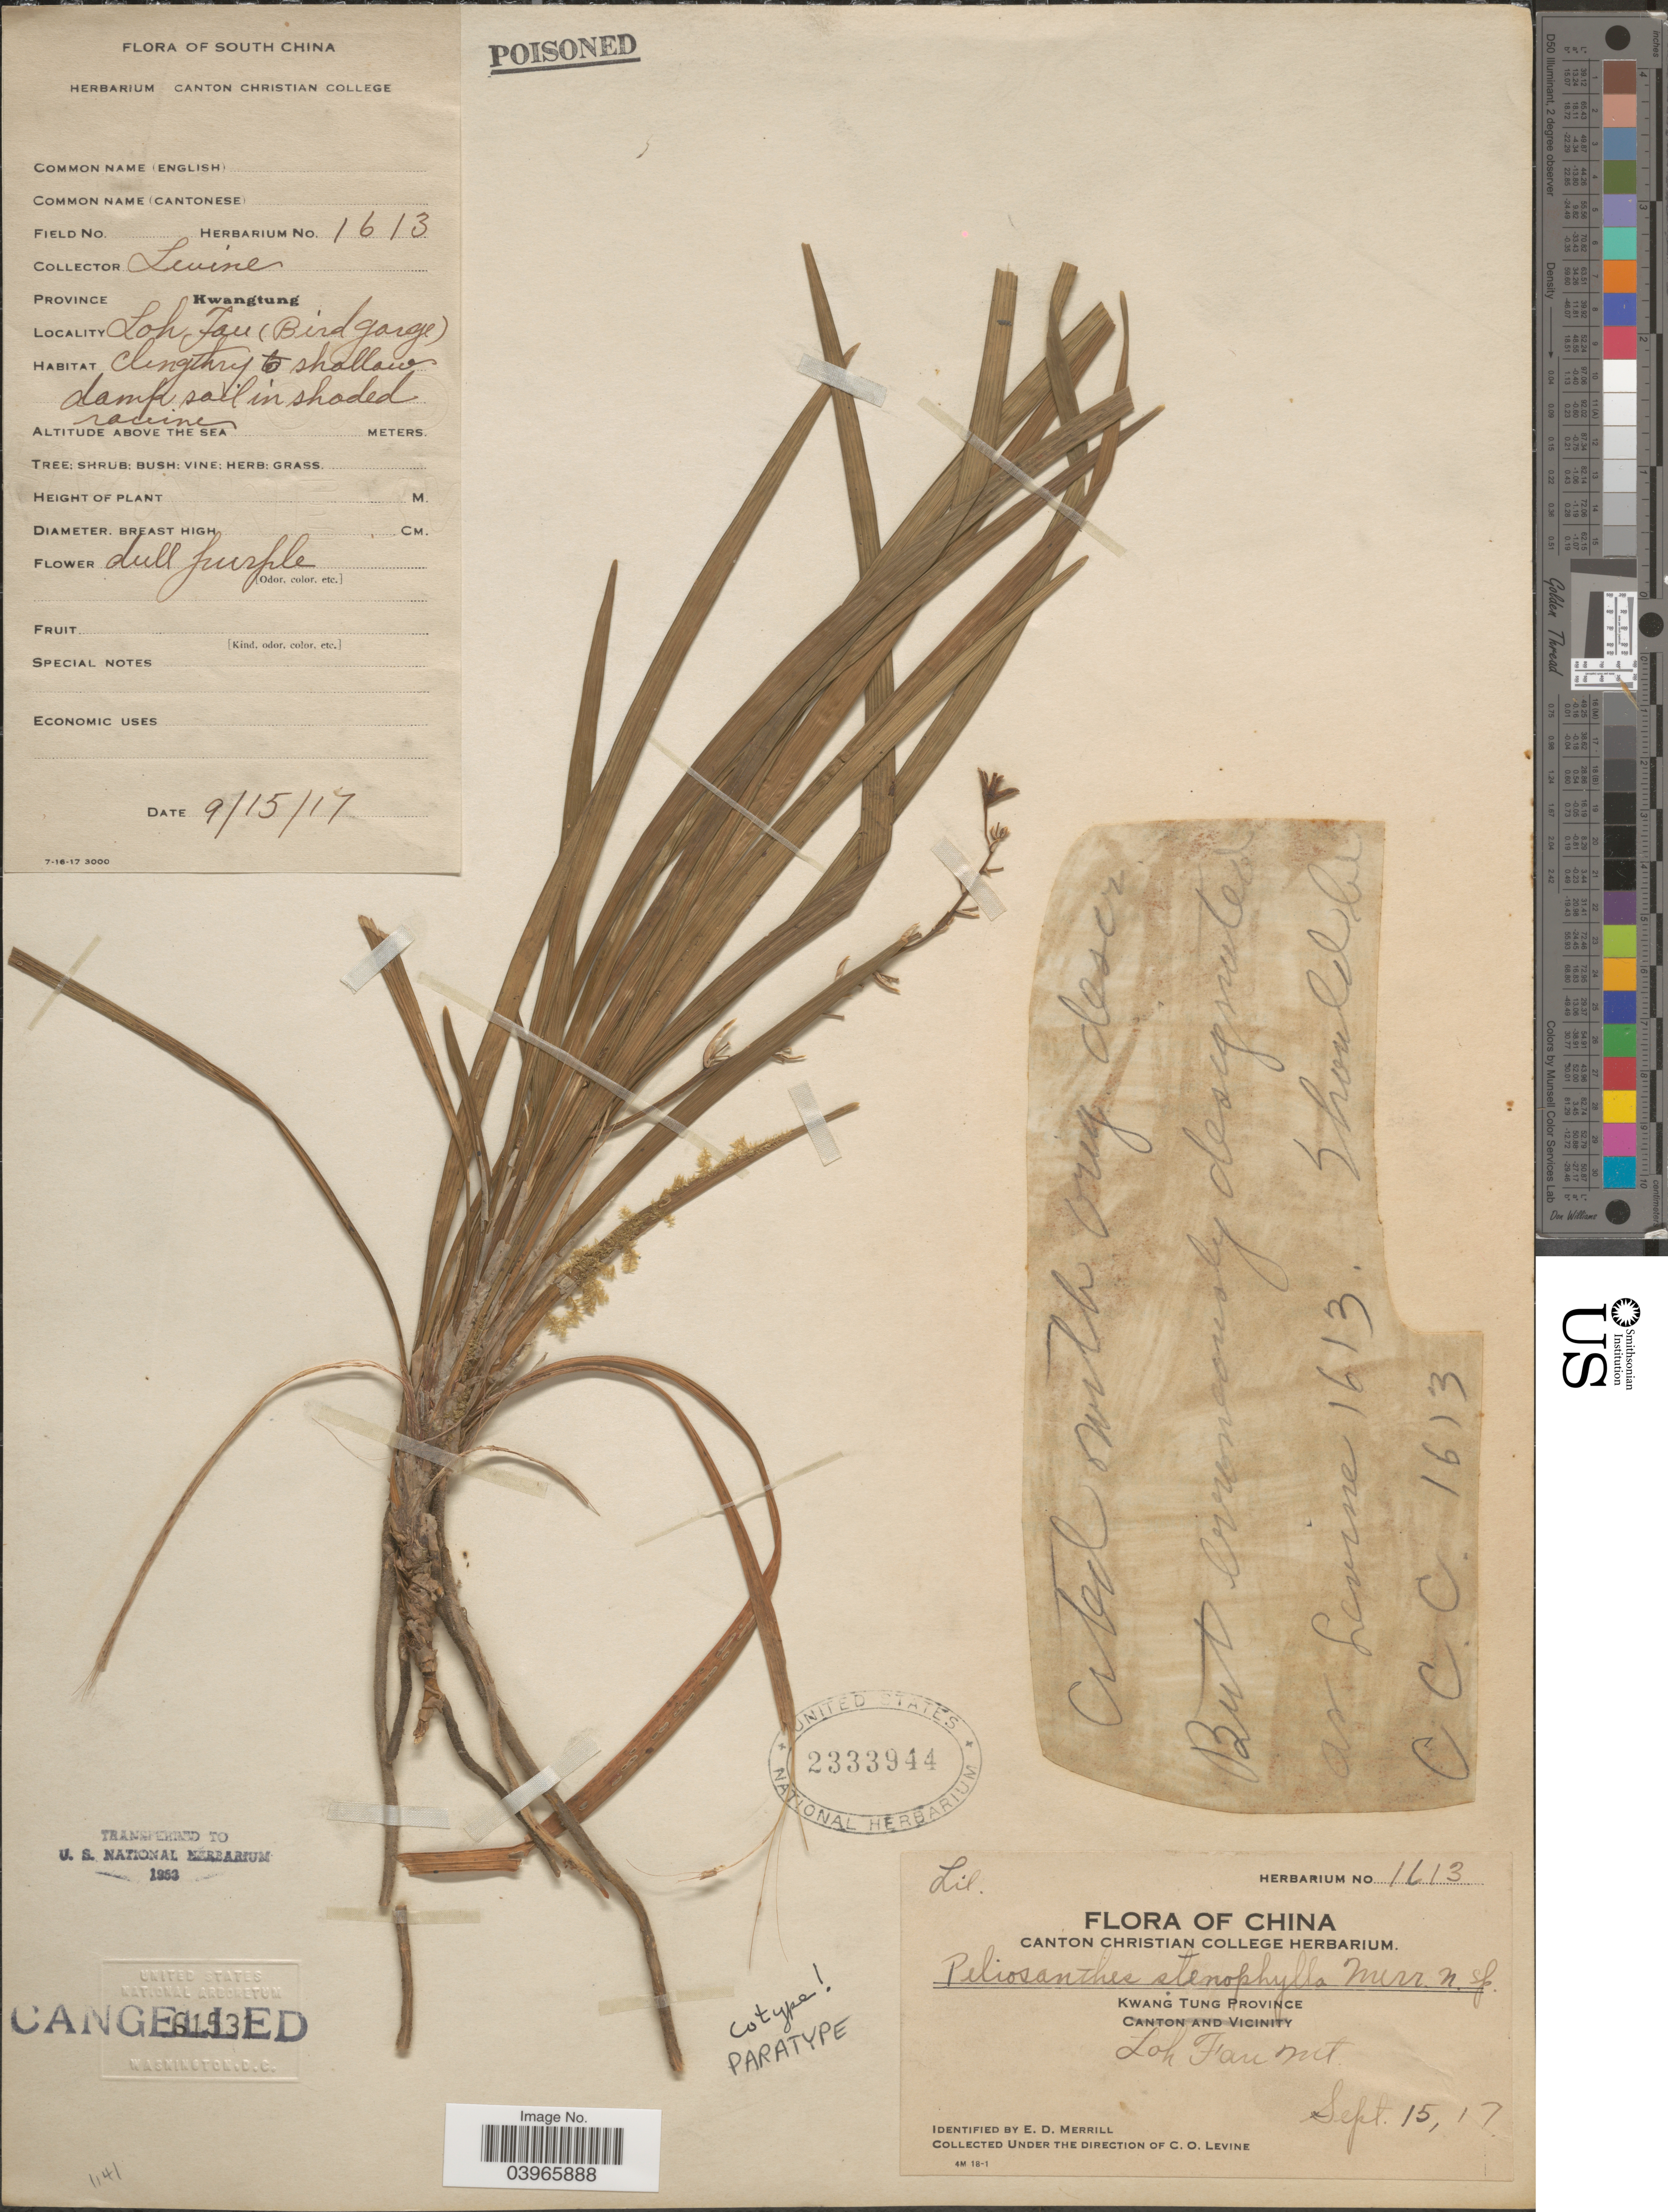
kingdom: Plantae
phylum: Tracheophyta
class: Liliopsida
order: Asparagales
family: Asparagaceae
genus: Ophiopogon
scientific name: Ophiopogon stenophyllus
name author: (Merr.) L. Rodr.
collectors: C. O. Levine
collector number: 1613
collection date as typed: Transcribed d/m/y: 15/9/17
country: China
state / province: Guangdong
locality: South China. Province Kwangtung. Loh Fau (Birdgorge). Loh Fau Mt.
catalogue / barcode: US 2333944